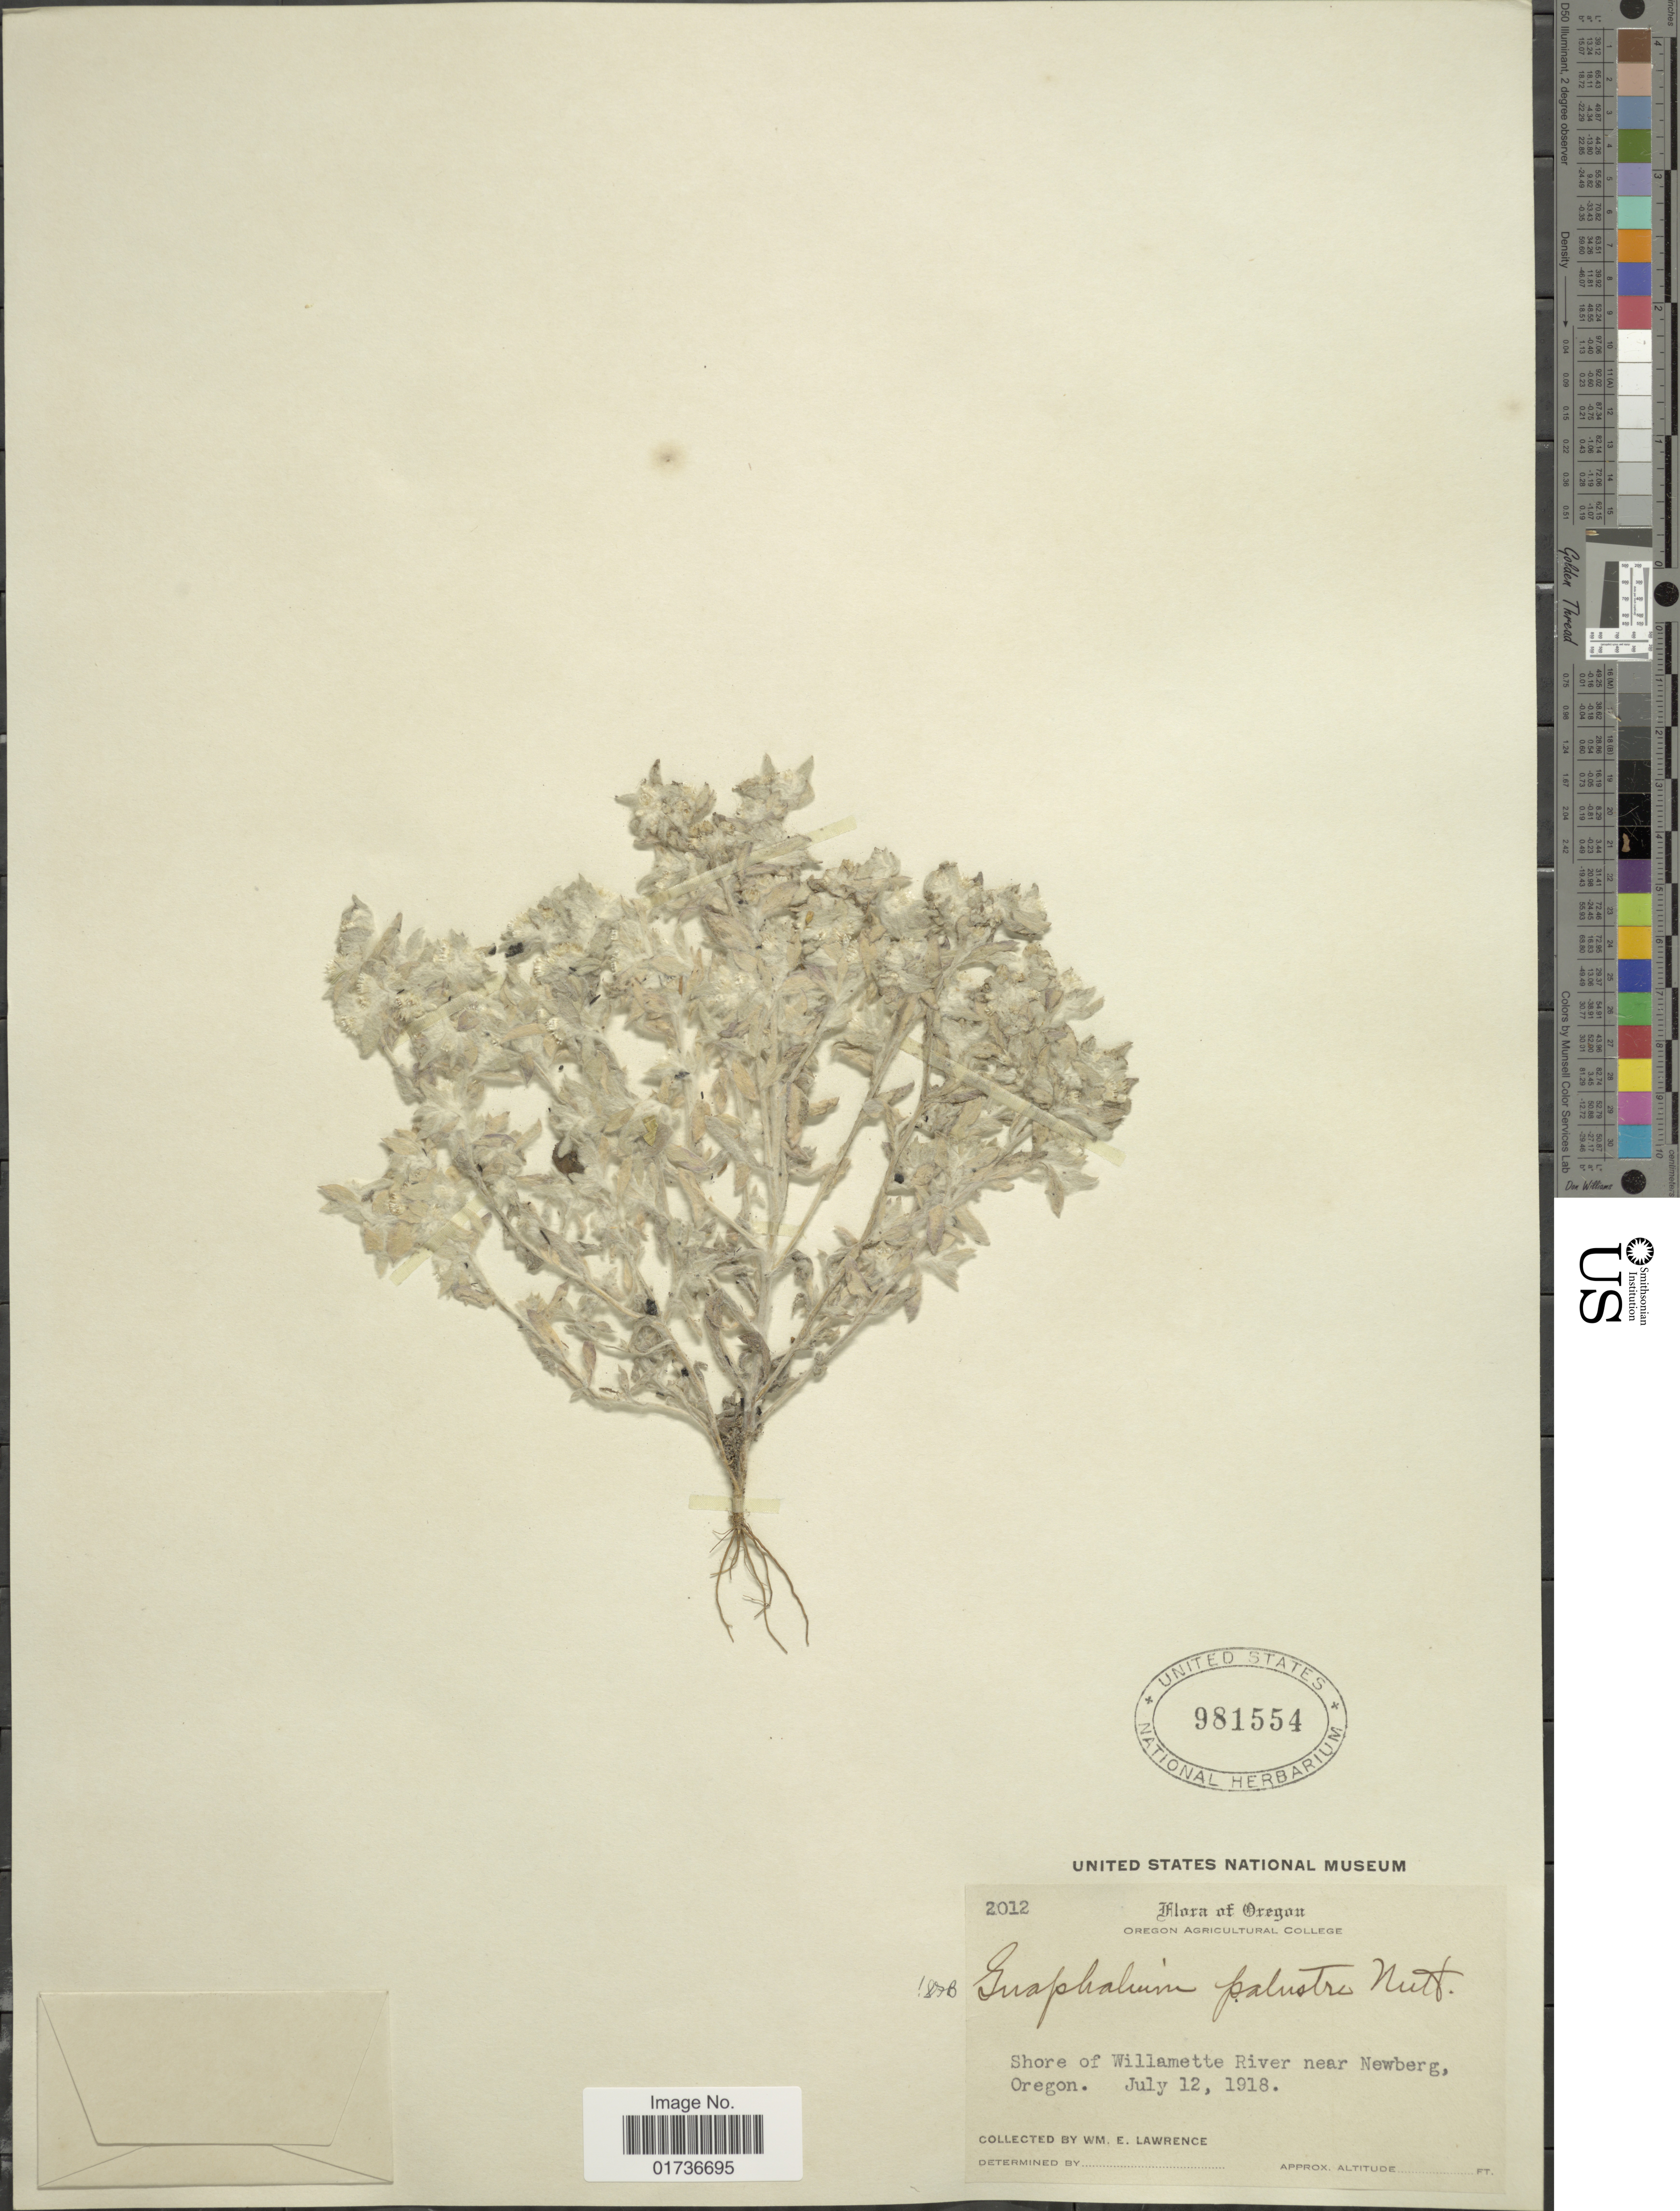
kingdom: Plantae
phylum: Tracheophyta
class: Magnoliopsida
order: Asterales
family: Asteraceae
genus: Gnaphalium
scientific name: Gnaphalium palustre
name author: Nutt.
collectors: W. Lawrence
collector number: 2012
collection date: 1918-07-12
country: United States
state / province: Oregon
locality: Shore of Willamette River near Newberg, oregon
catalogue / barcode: US 981554